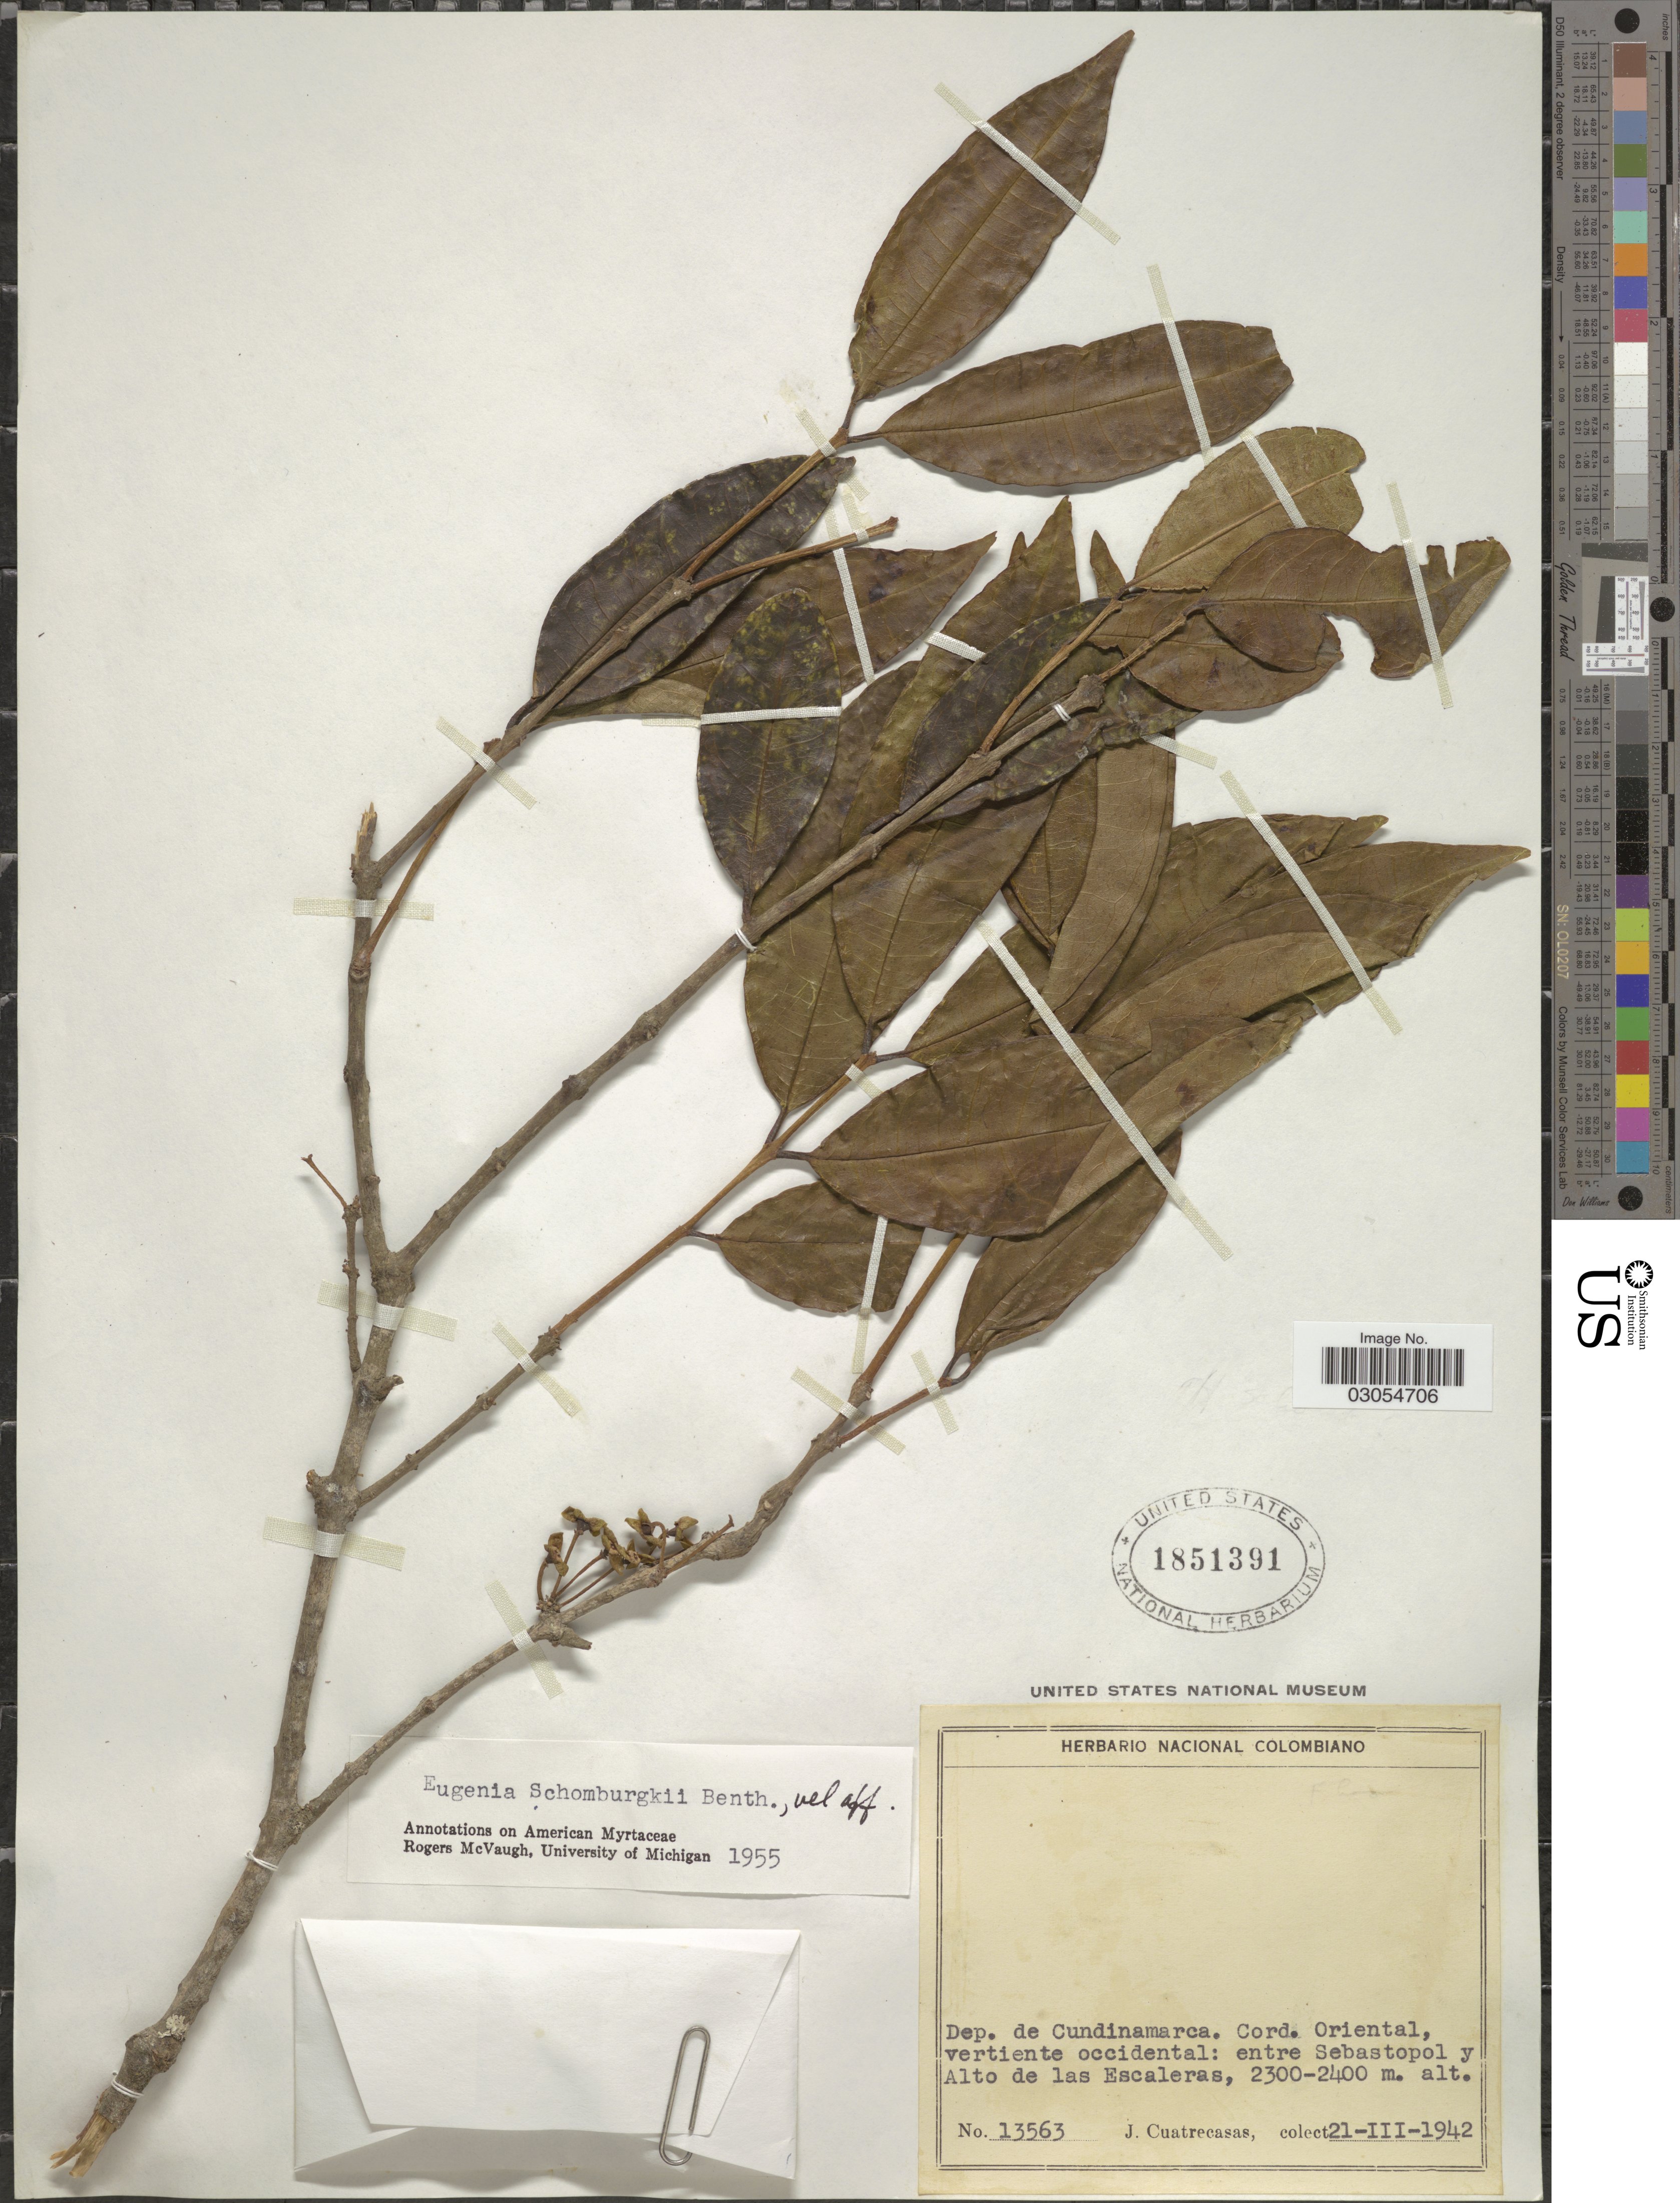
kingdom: Plantae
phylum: Tracheophyta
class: Magnoliopsida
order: Myrtales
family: Myrtaceae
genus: Eugenia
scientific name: Eugenia lambertiana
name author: DC.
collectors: J. Cuatrecasas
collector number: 13563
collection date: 1942-03-21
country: Colombia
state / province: Cundinamarca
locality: Dep. de Cundinamarca. Cord. Oriental, vertiente occidental: entre Sebastopol y Alto de las Escaleras.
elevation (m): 2300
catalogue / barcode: US 1851391